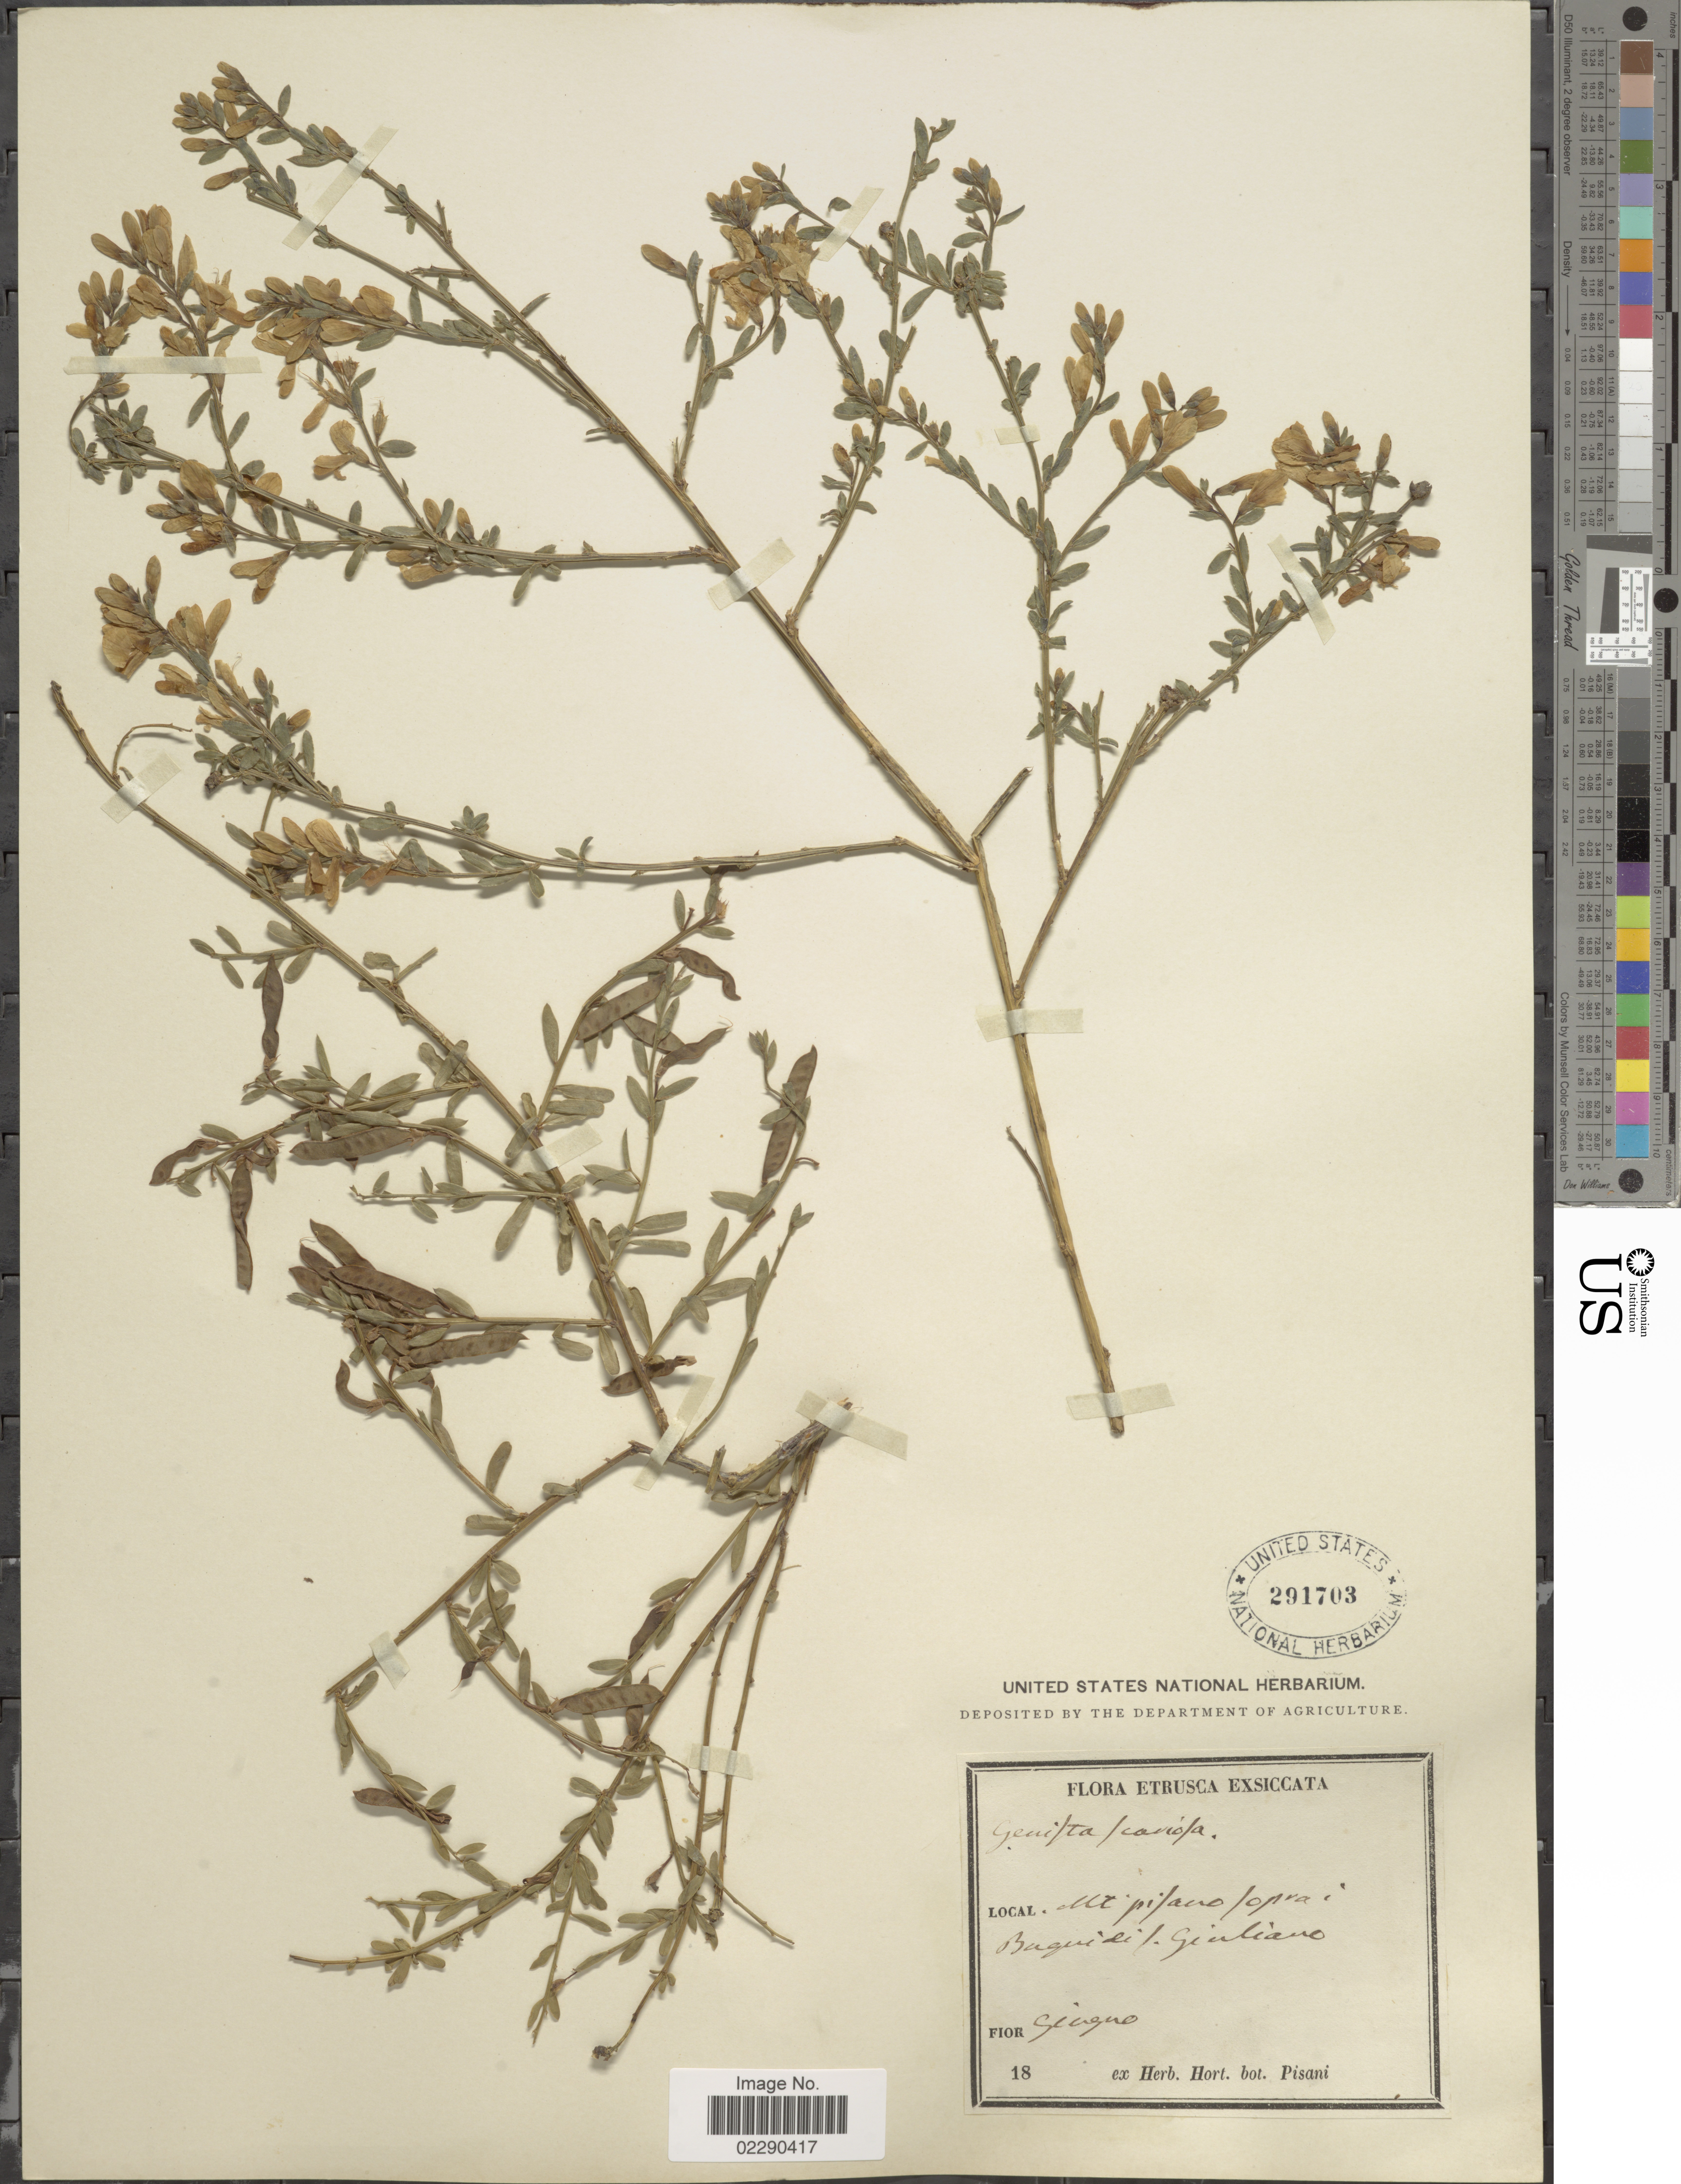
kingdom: Plantae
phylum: Tracheophyta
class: Magnoliopsida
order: Fabales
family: Fabaceae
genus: Genista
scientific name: Genista scariosa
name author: Viv.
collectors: ex herb. Hort. Bot. Pisani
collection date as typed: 18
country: Italy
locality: Etrusca, Bagui di l. Giuliano [interpreted]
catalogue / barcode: US 291703